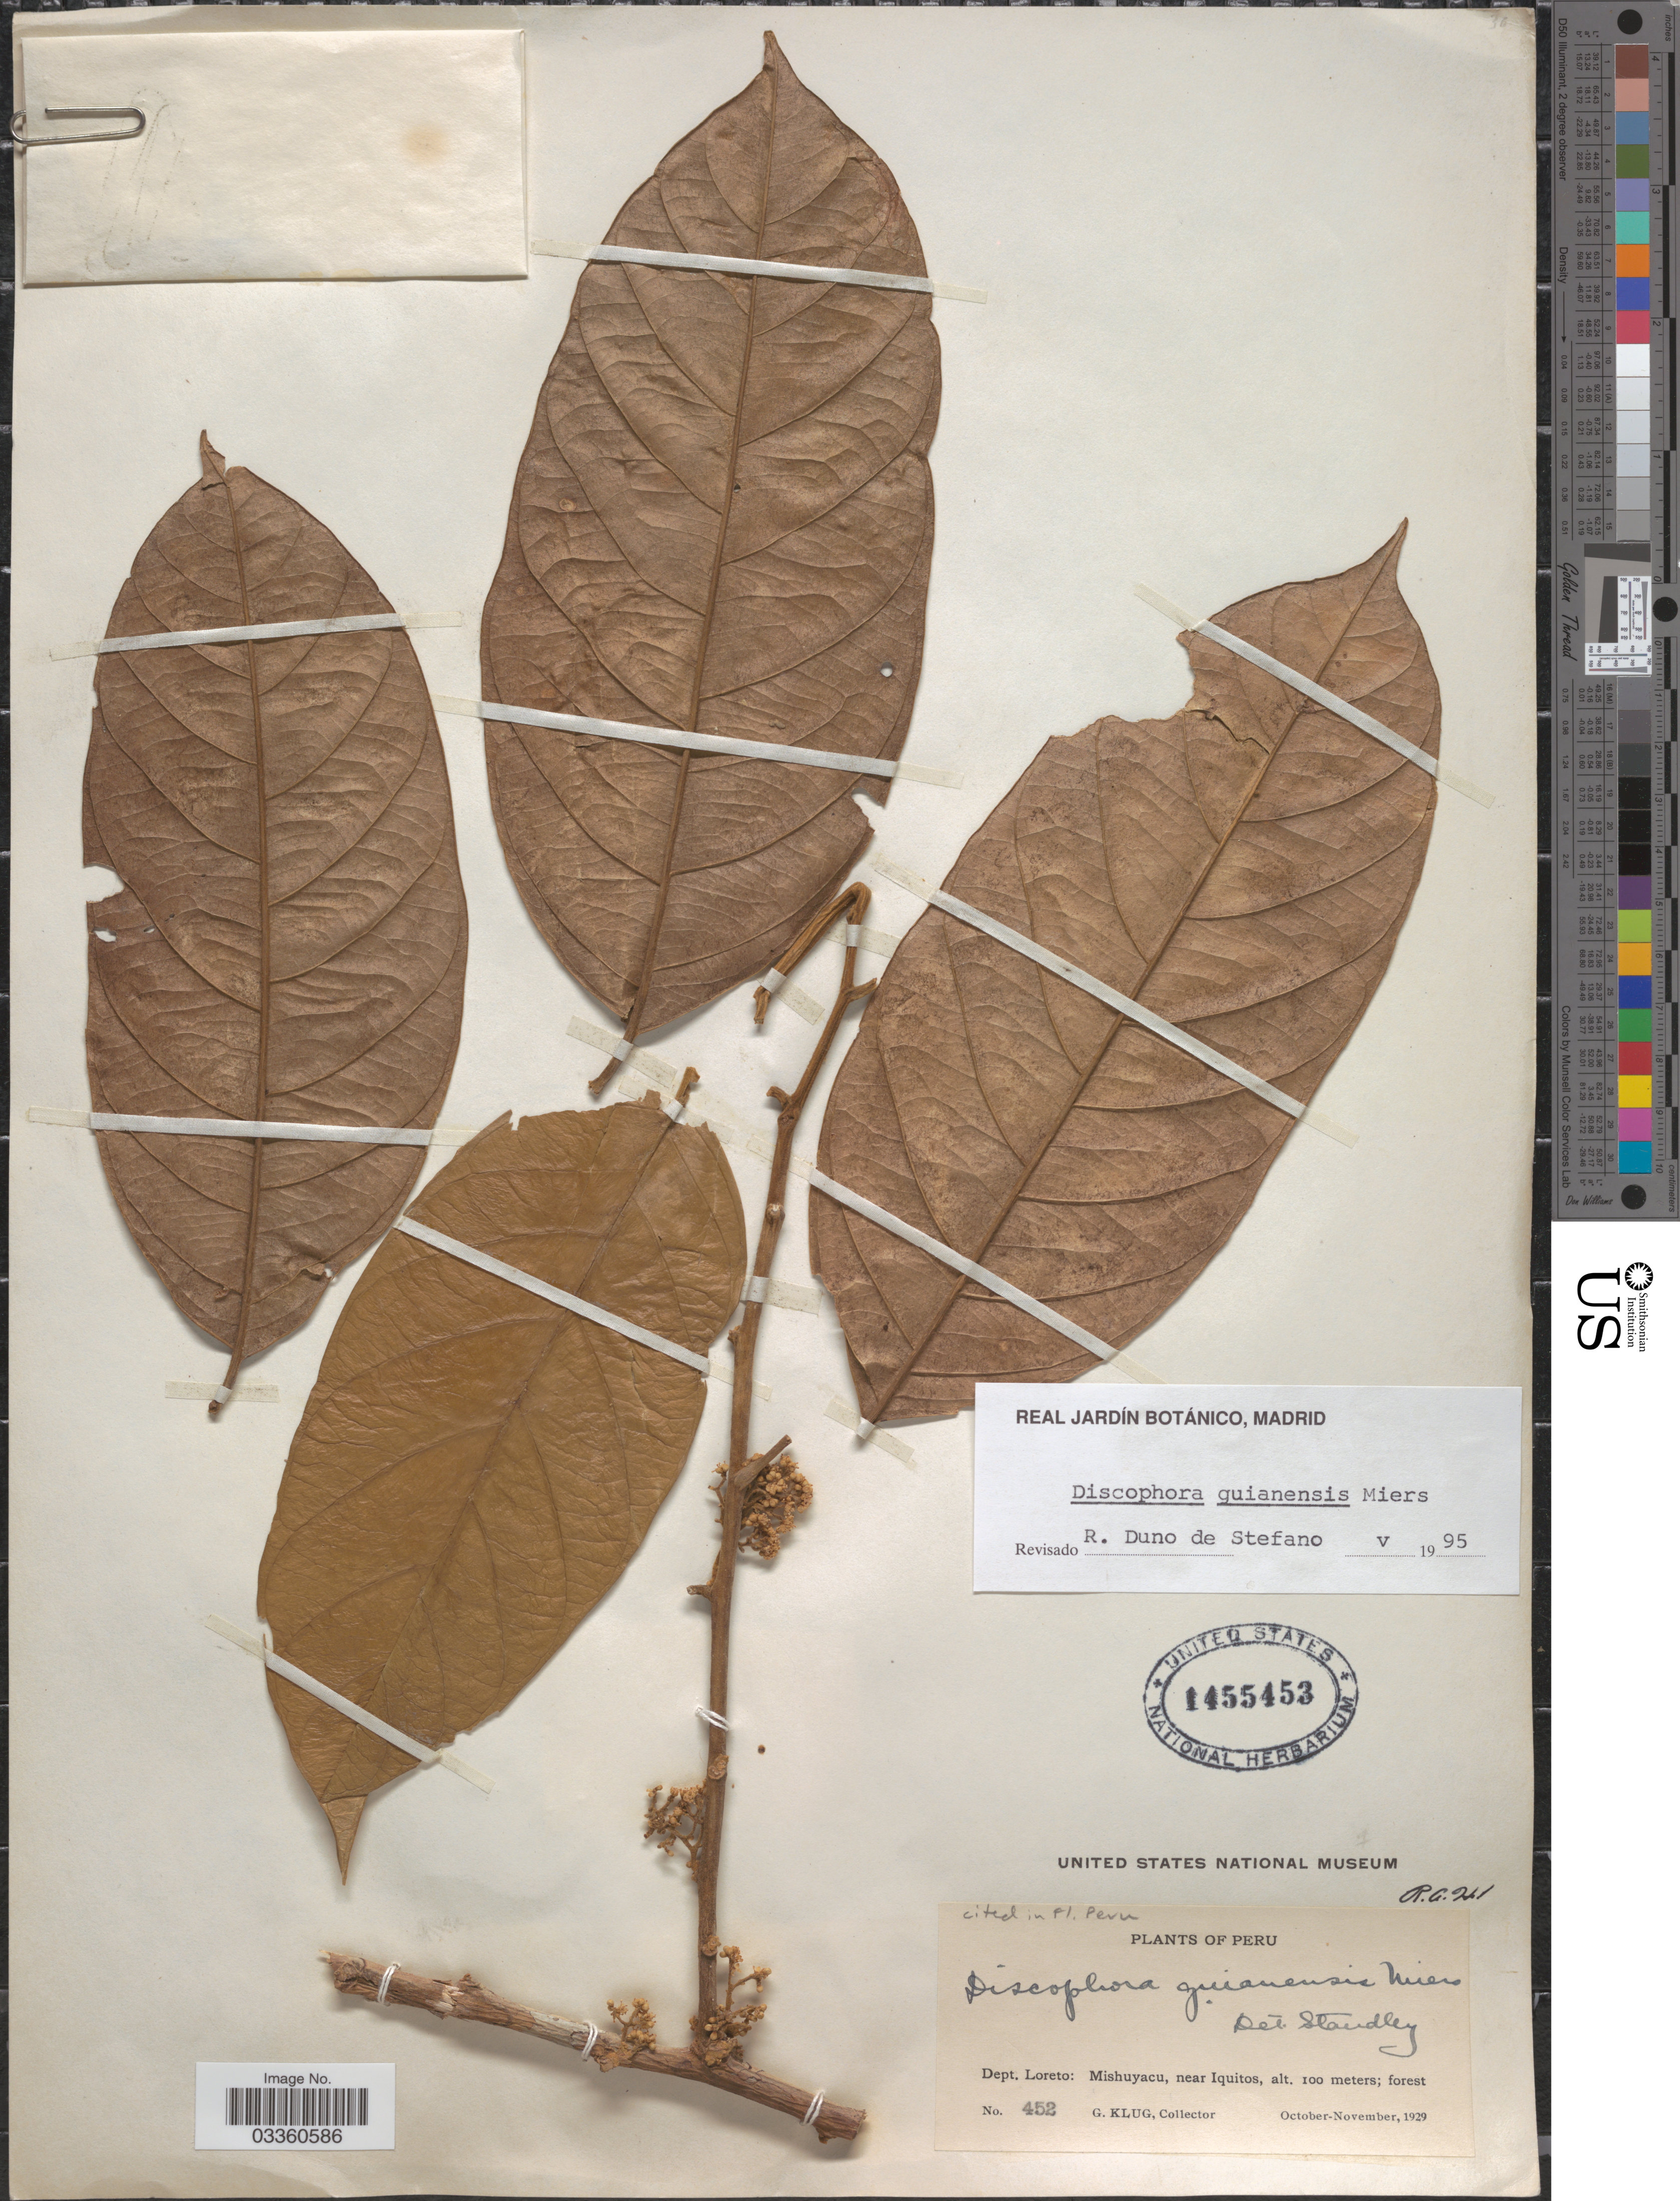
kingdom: Plantae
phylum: Tracheophyta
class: Magnoliopsida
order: Cardiopteridales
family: Stemonuraceae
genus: Discophora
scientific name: Discophora guianensis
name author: Miers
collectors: G. Klug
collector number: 452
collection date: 1929-10/1929-11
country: Peru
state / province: Loreto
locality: Dept. Loreto: Mishuyacu, near Iquitos.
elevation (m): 100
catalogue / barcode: US 1455453